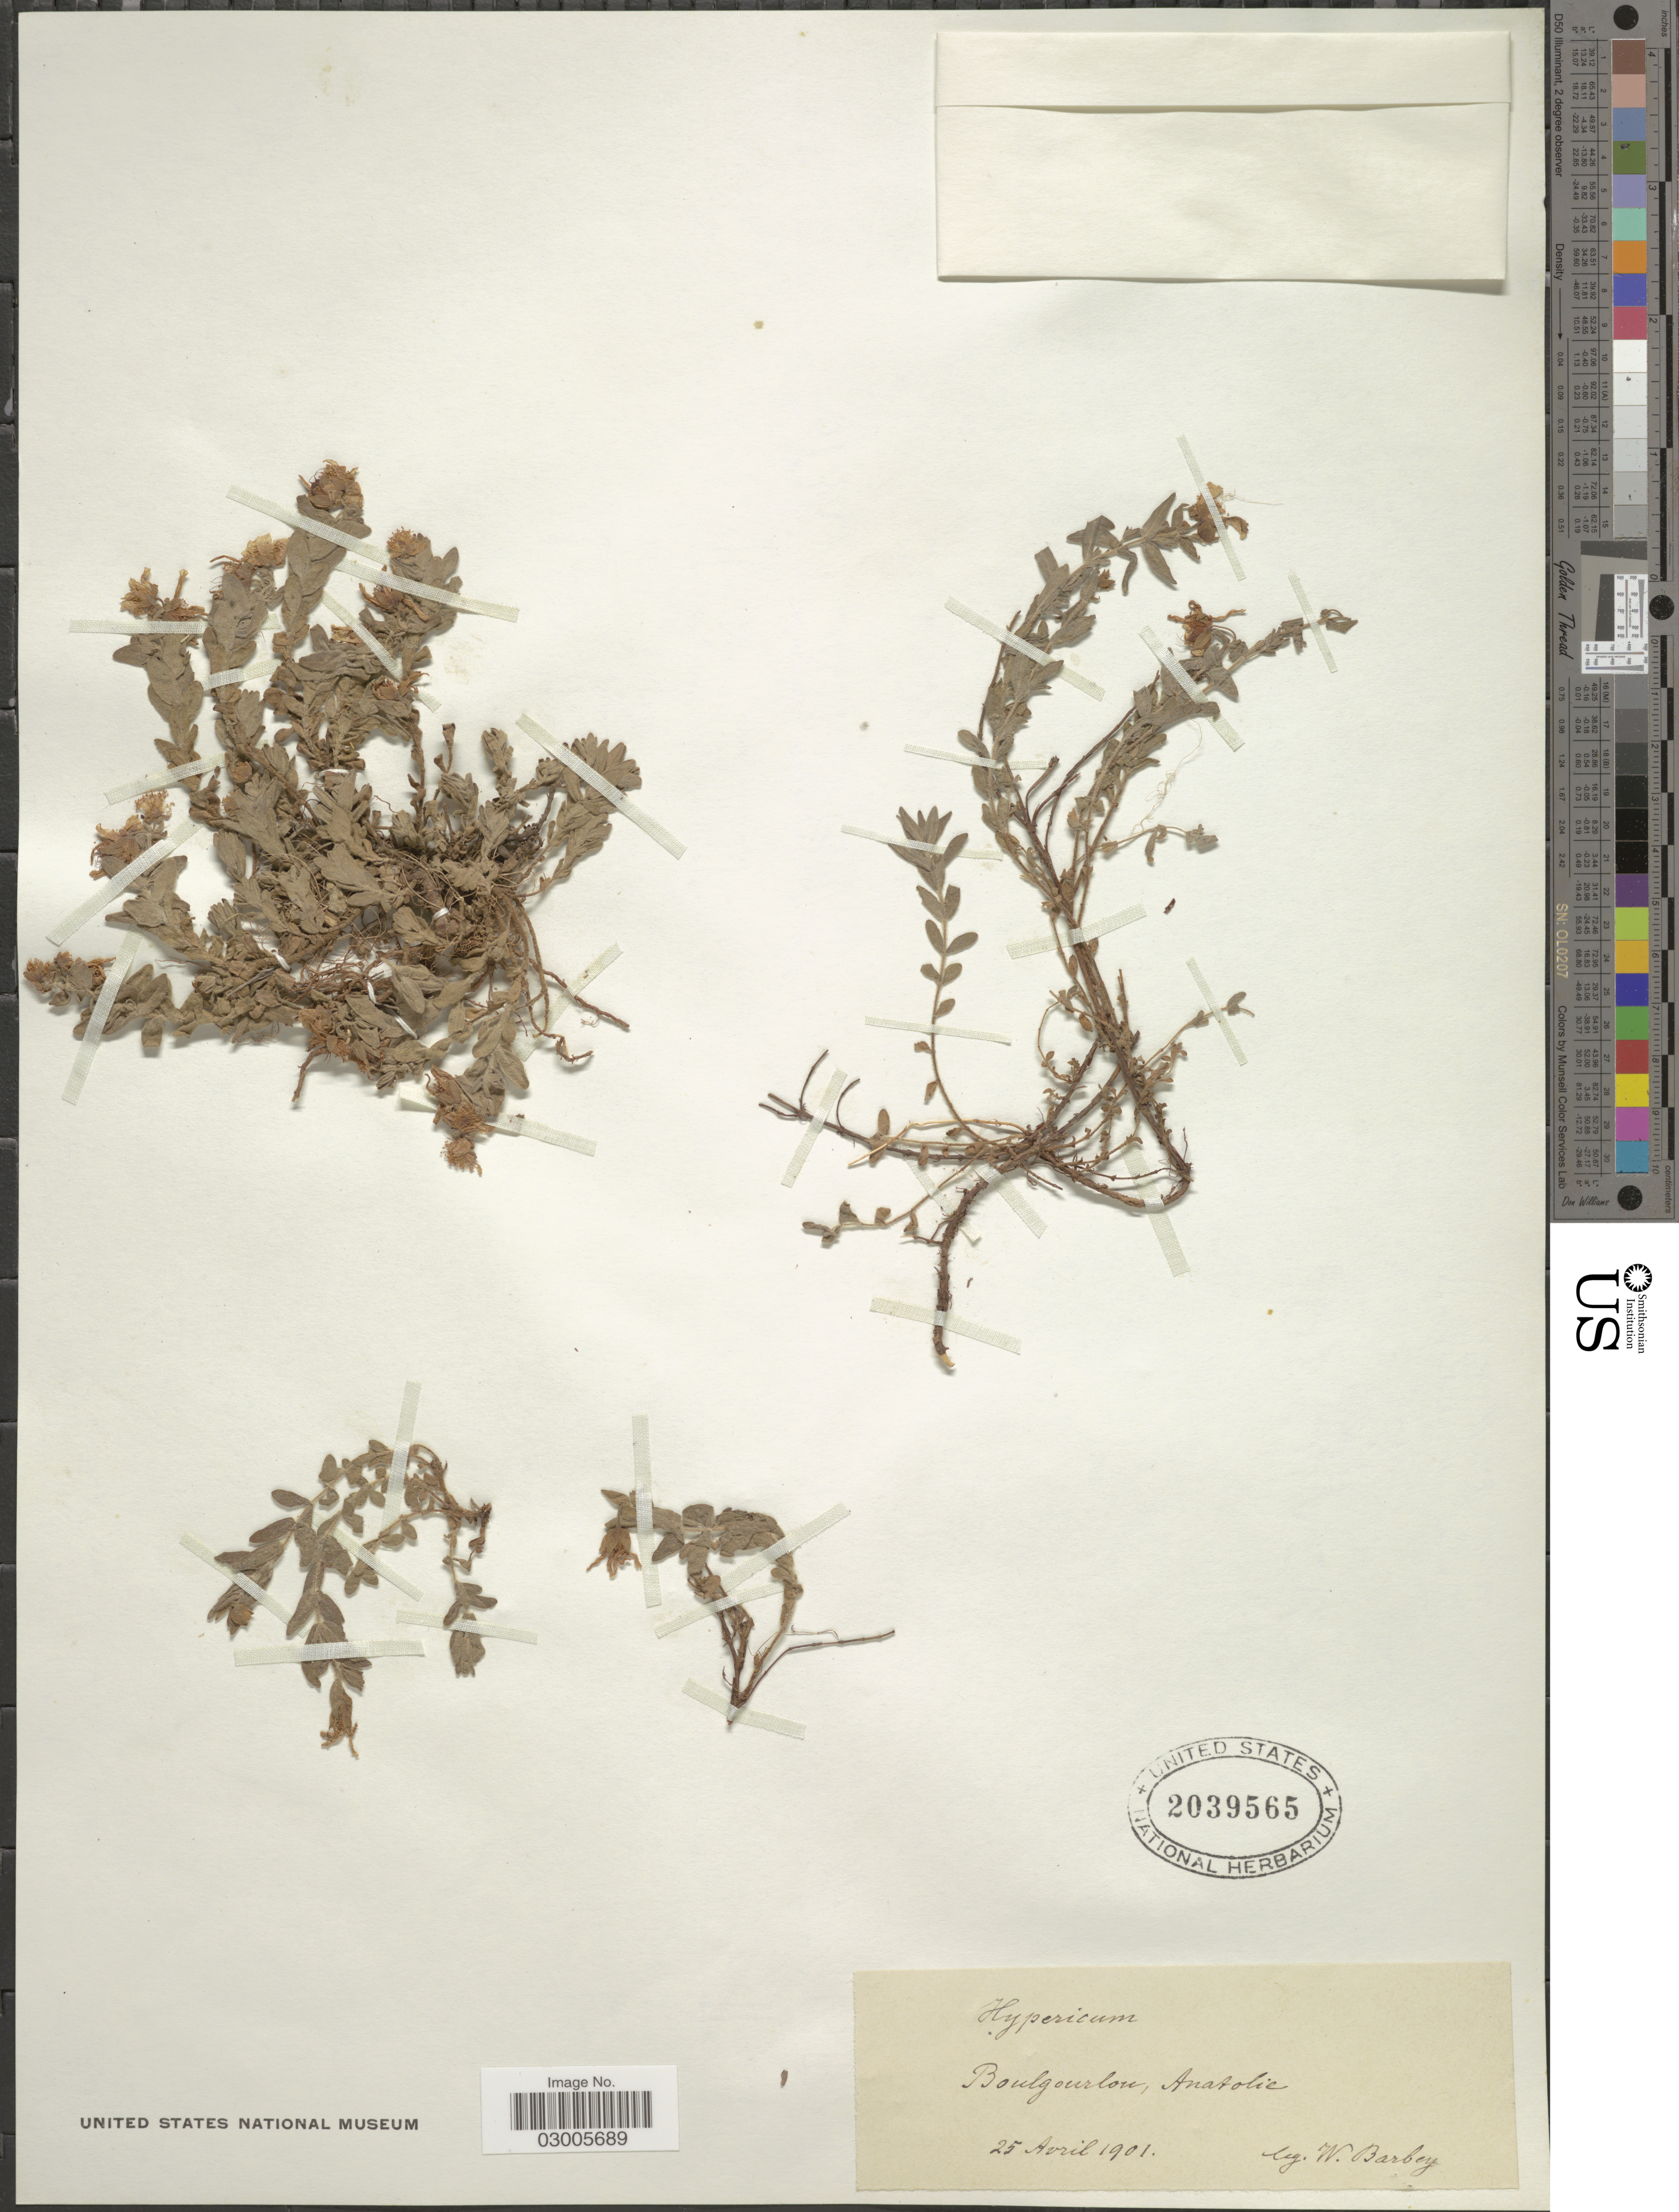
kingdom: Plantae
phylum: Tracheophyta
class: Magnoliopsida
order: Malpighiales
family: Hypericaceae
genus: Hypericum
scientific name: Hypericum sp.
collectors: W. Barbey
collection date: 1901-04-25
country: Turkey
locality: Boulgourlon, Anatolie.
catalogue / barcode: US 2039565